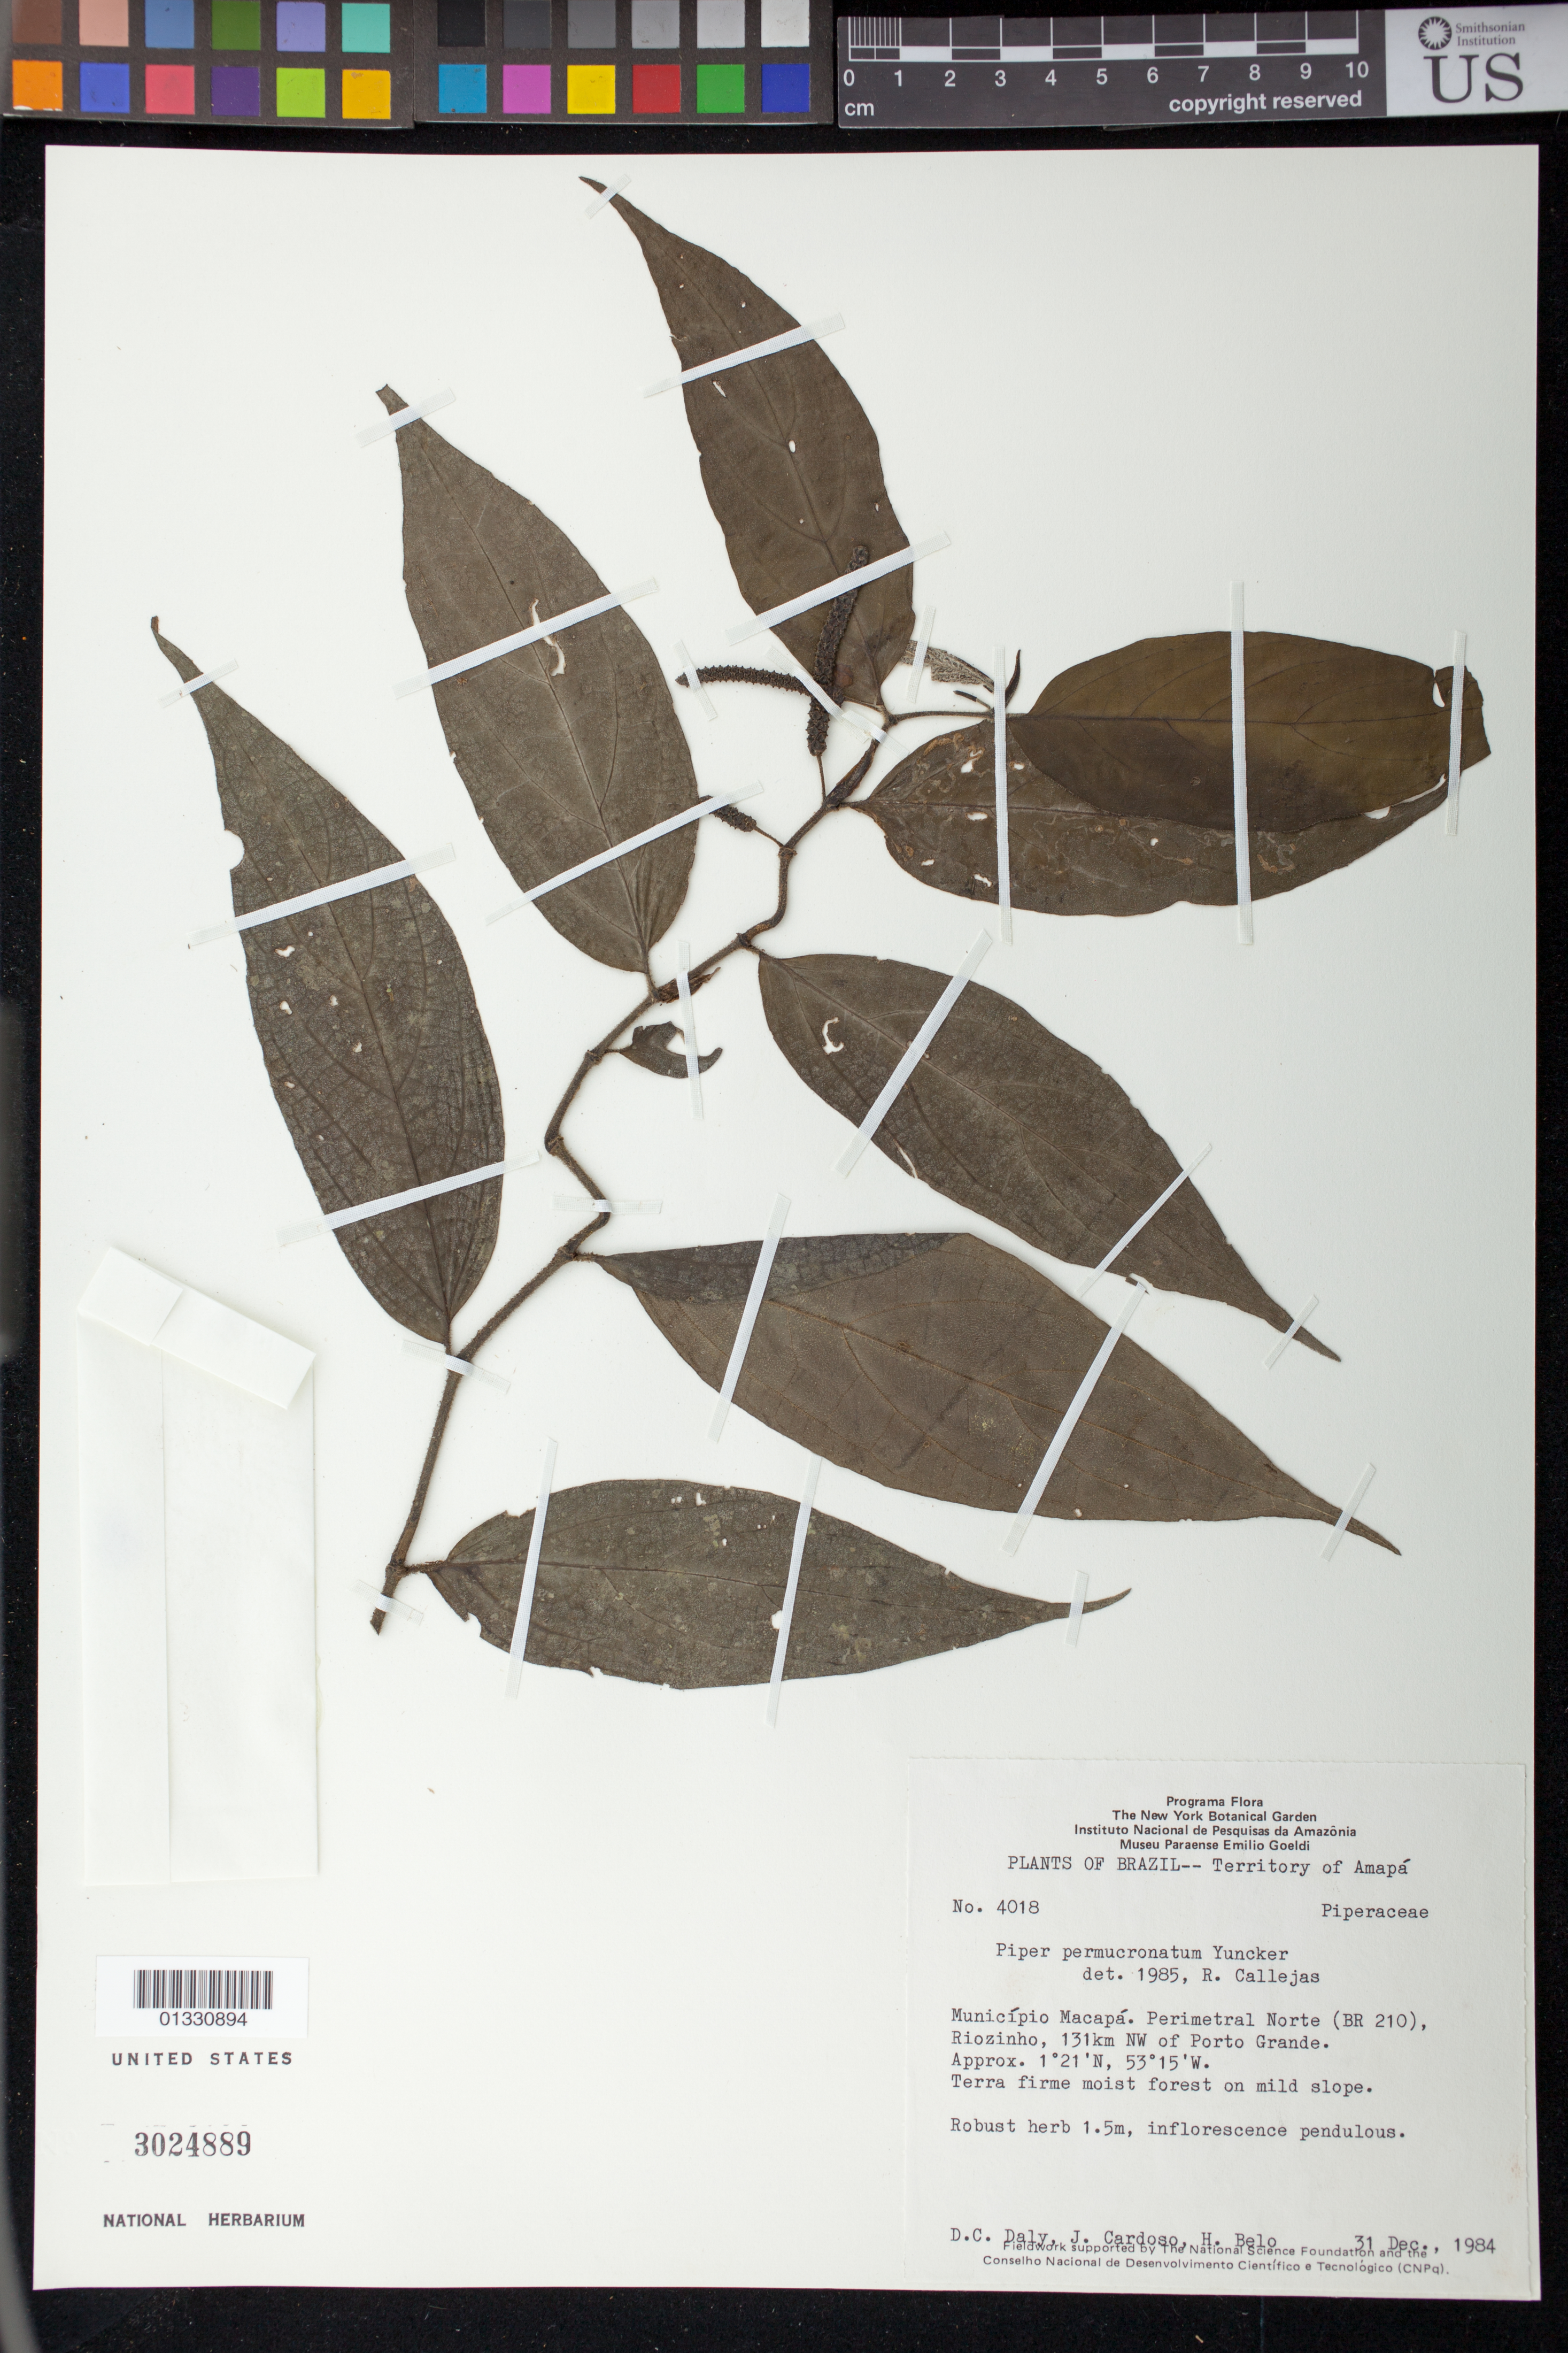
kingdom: Plantae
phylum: Tracheophyta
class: Magnoliopsida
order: Piperales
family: Piperaceae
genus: Piper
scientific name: Piper permucronatum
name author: Yunck.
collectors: D. C. Daly, J. A. Cardoso & H. P. Belo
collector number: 4018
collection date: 1984-12-31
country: Brazil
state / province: Amapá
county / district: Macapá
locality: Perimetral Norte (BR 210), Riozinho, 131km NW of Porto Grande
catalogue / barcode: US 3024889